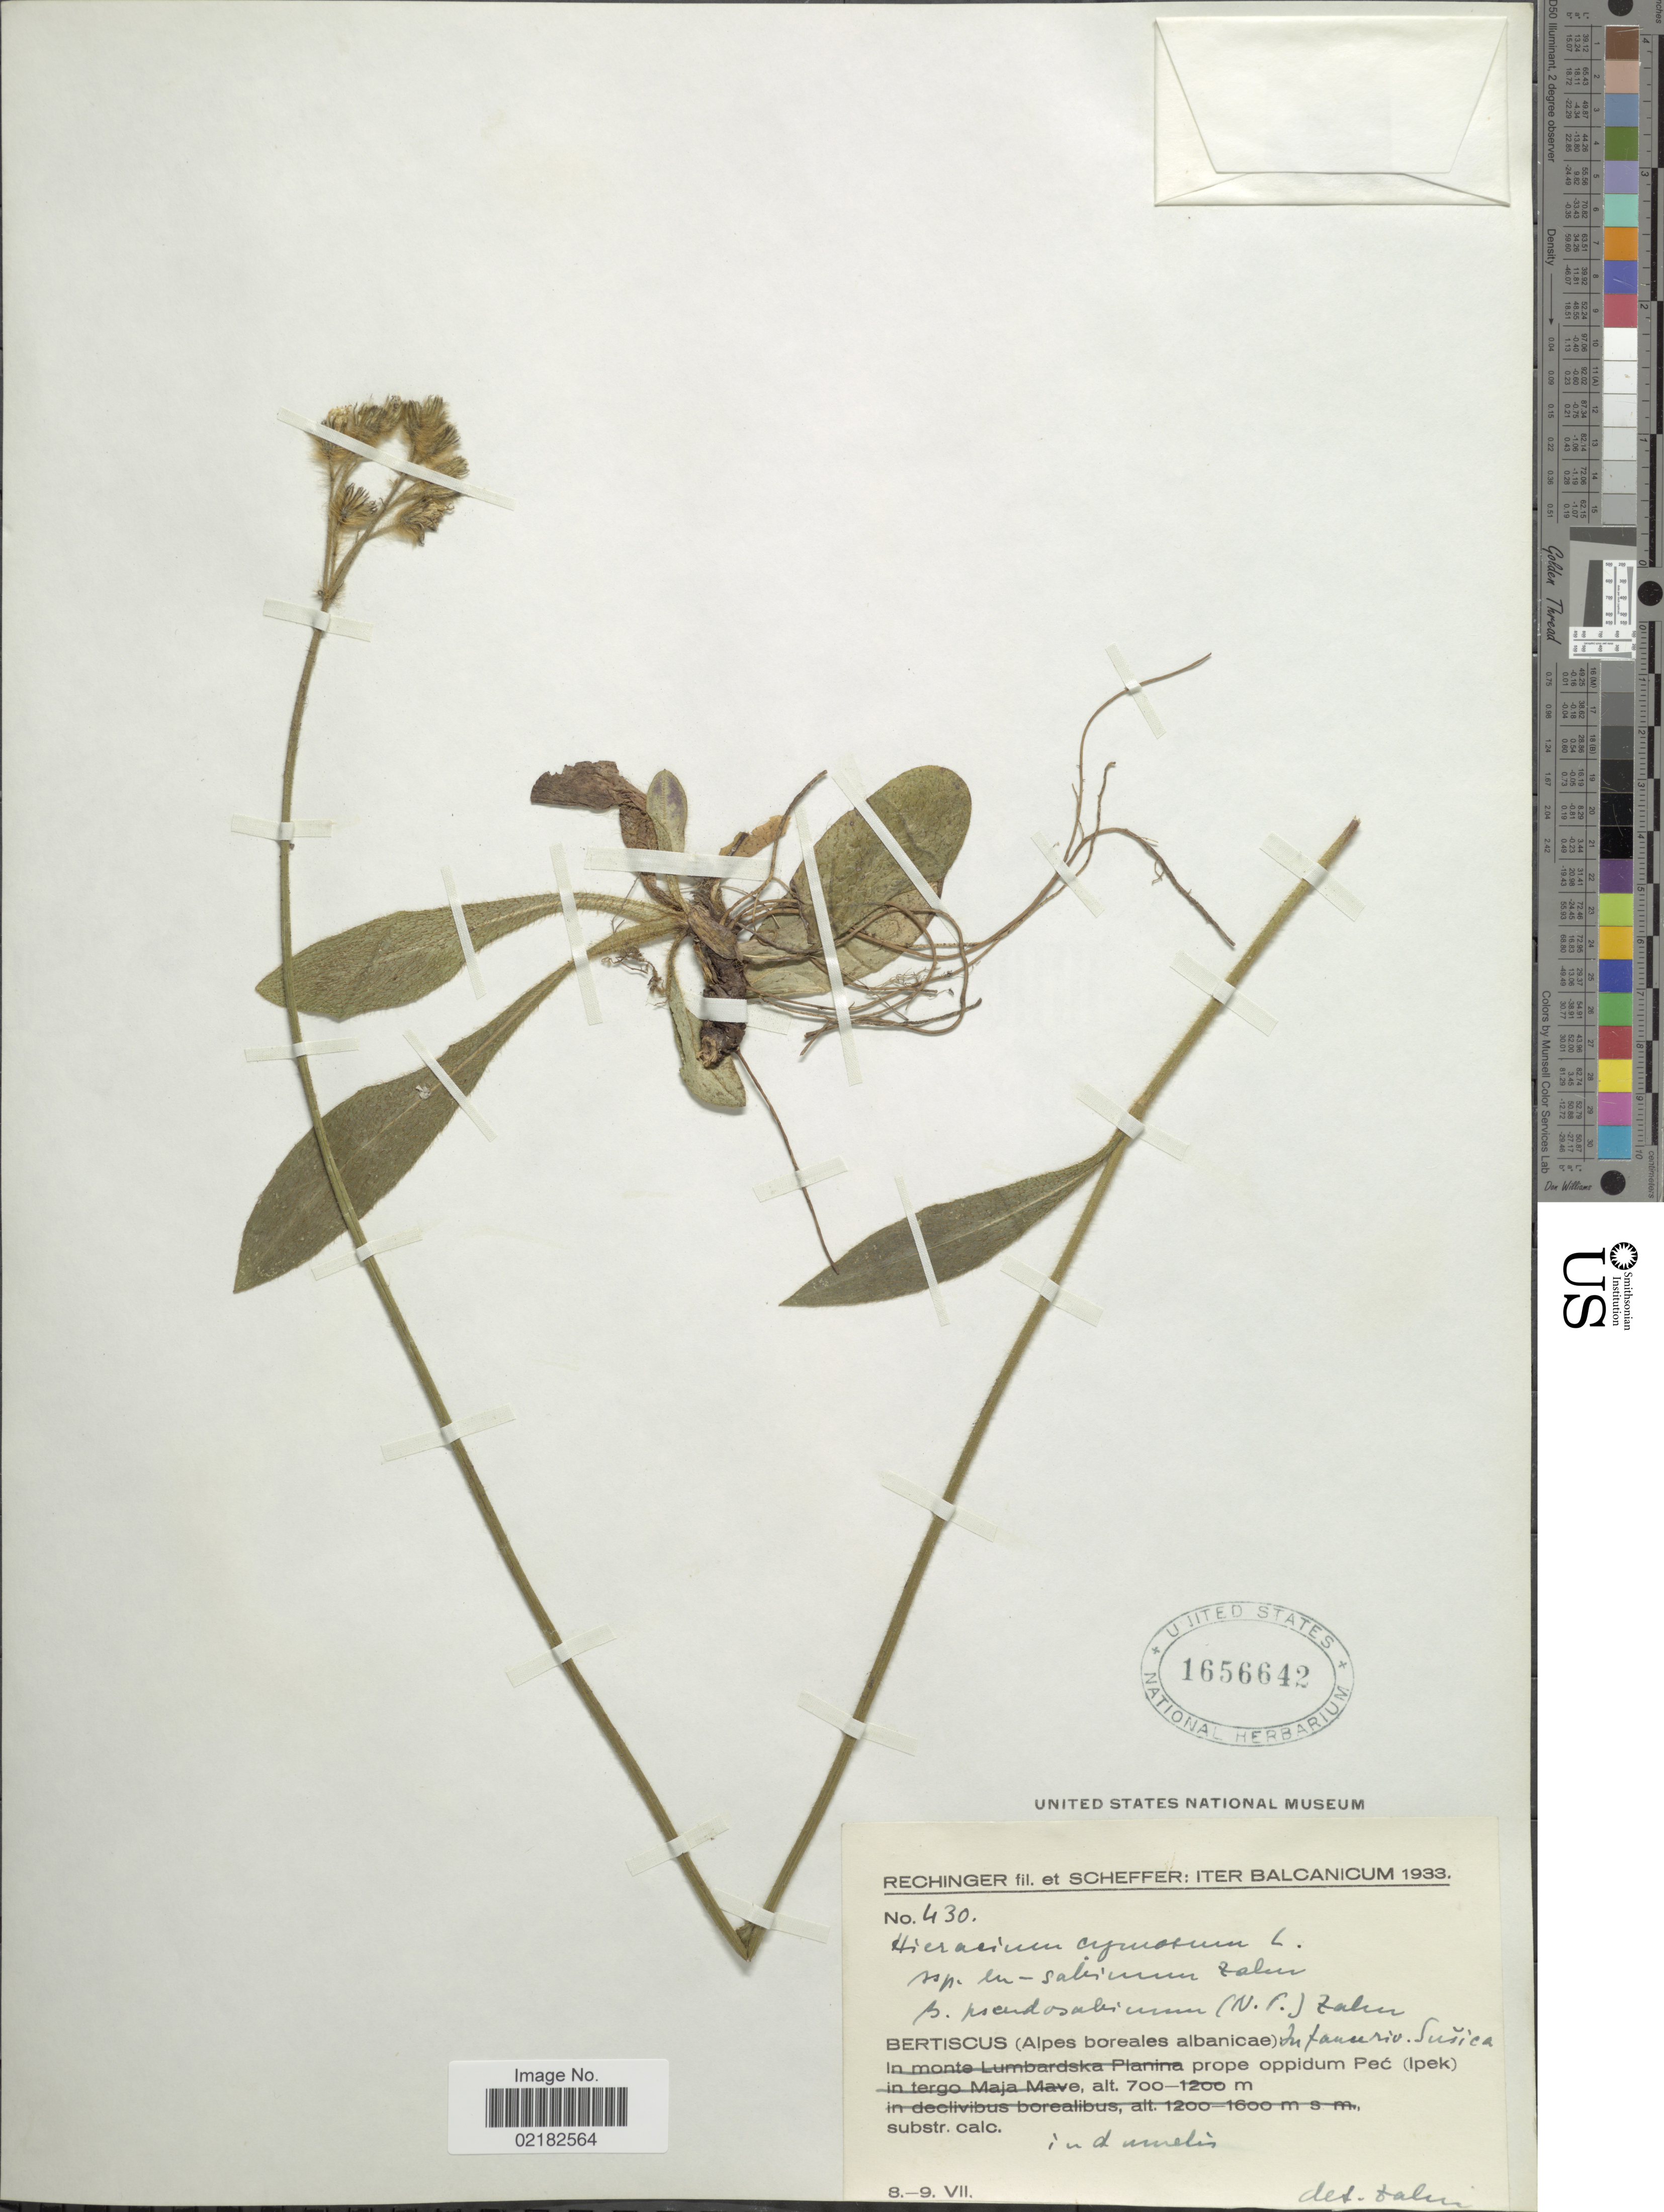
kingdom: Plantae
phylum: Tracheophyta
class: Magnoliopsida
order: Asterales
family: Asteraceae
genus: Pilosella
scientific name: Pilosella cymiflora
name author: (Näg. & Peter) S. Bräut. & Greuter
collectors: -- Rechinger & Scheffer, --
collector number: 430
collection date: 1933-07-08/1933-07-09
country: Kosovo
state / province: Pejës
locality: Balcanium, Bertiscus (Alpes boreales albanicae), in tanurio [interpreted] Susica, prope oppidum Pec (Ipek)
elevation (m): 700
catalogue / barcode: US 1656642